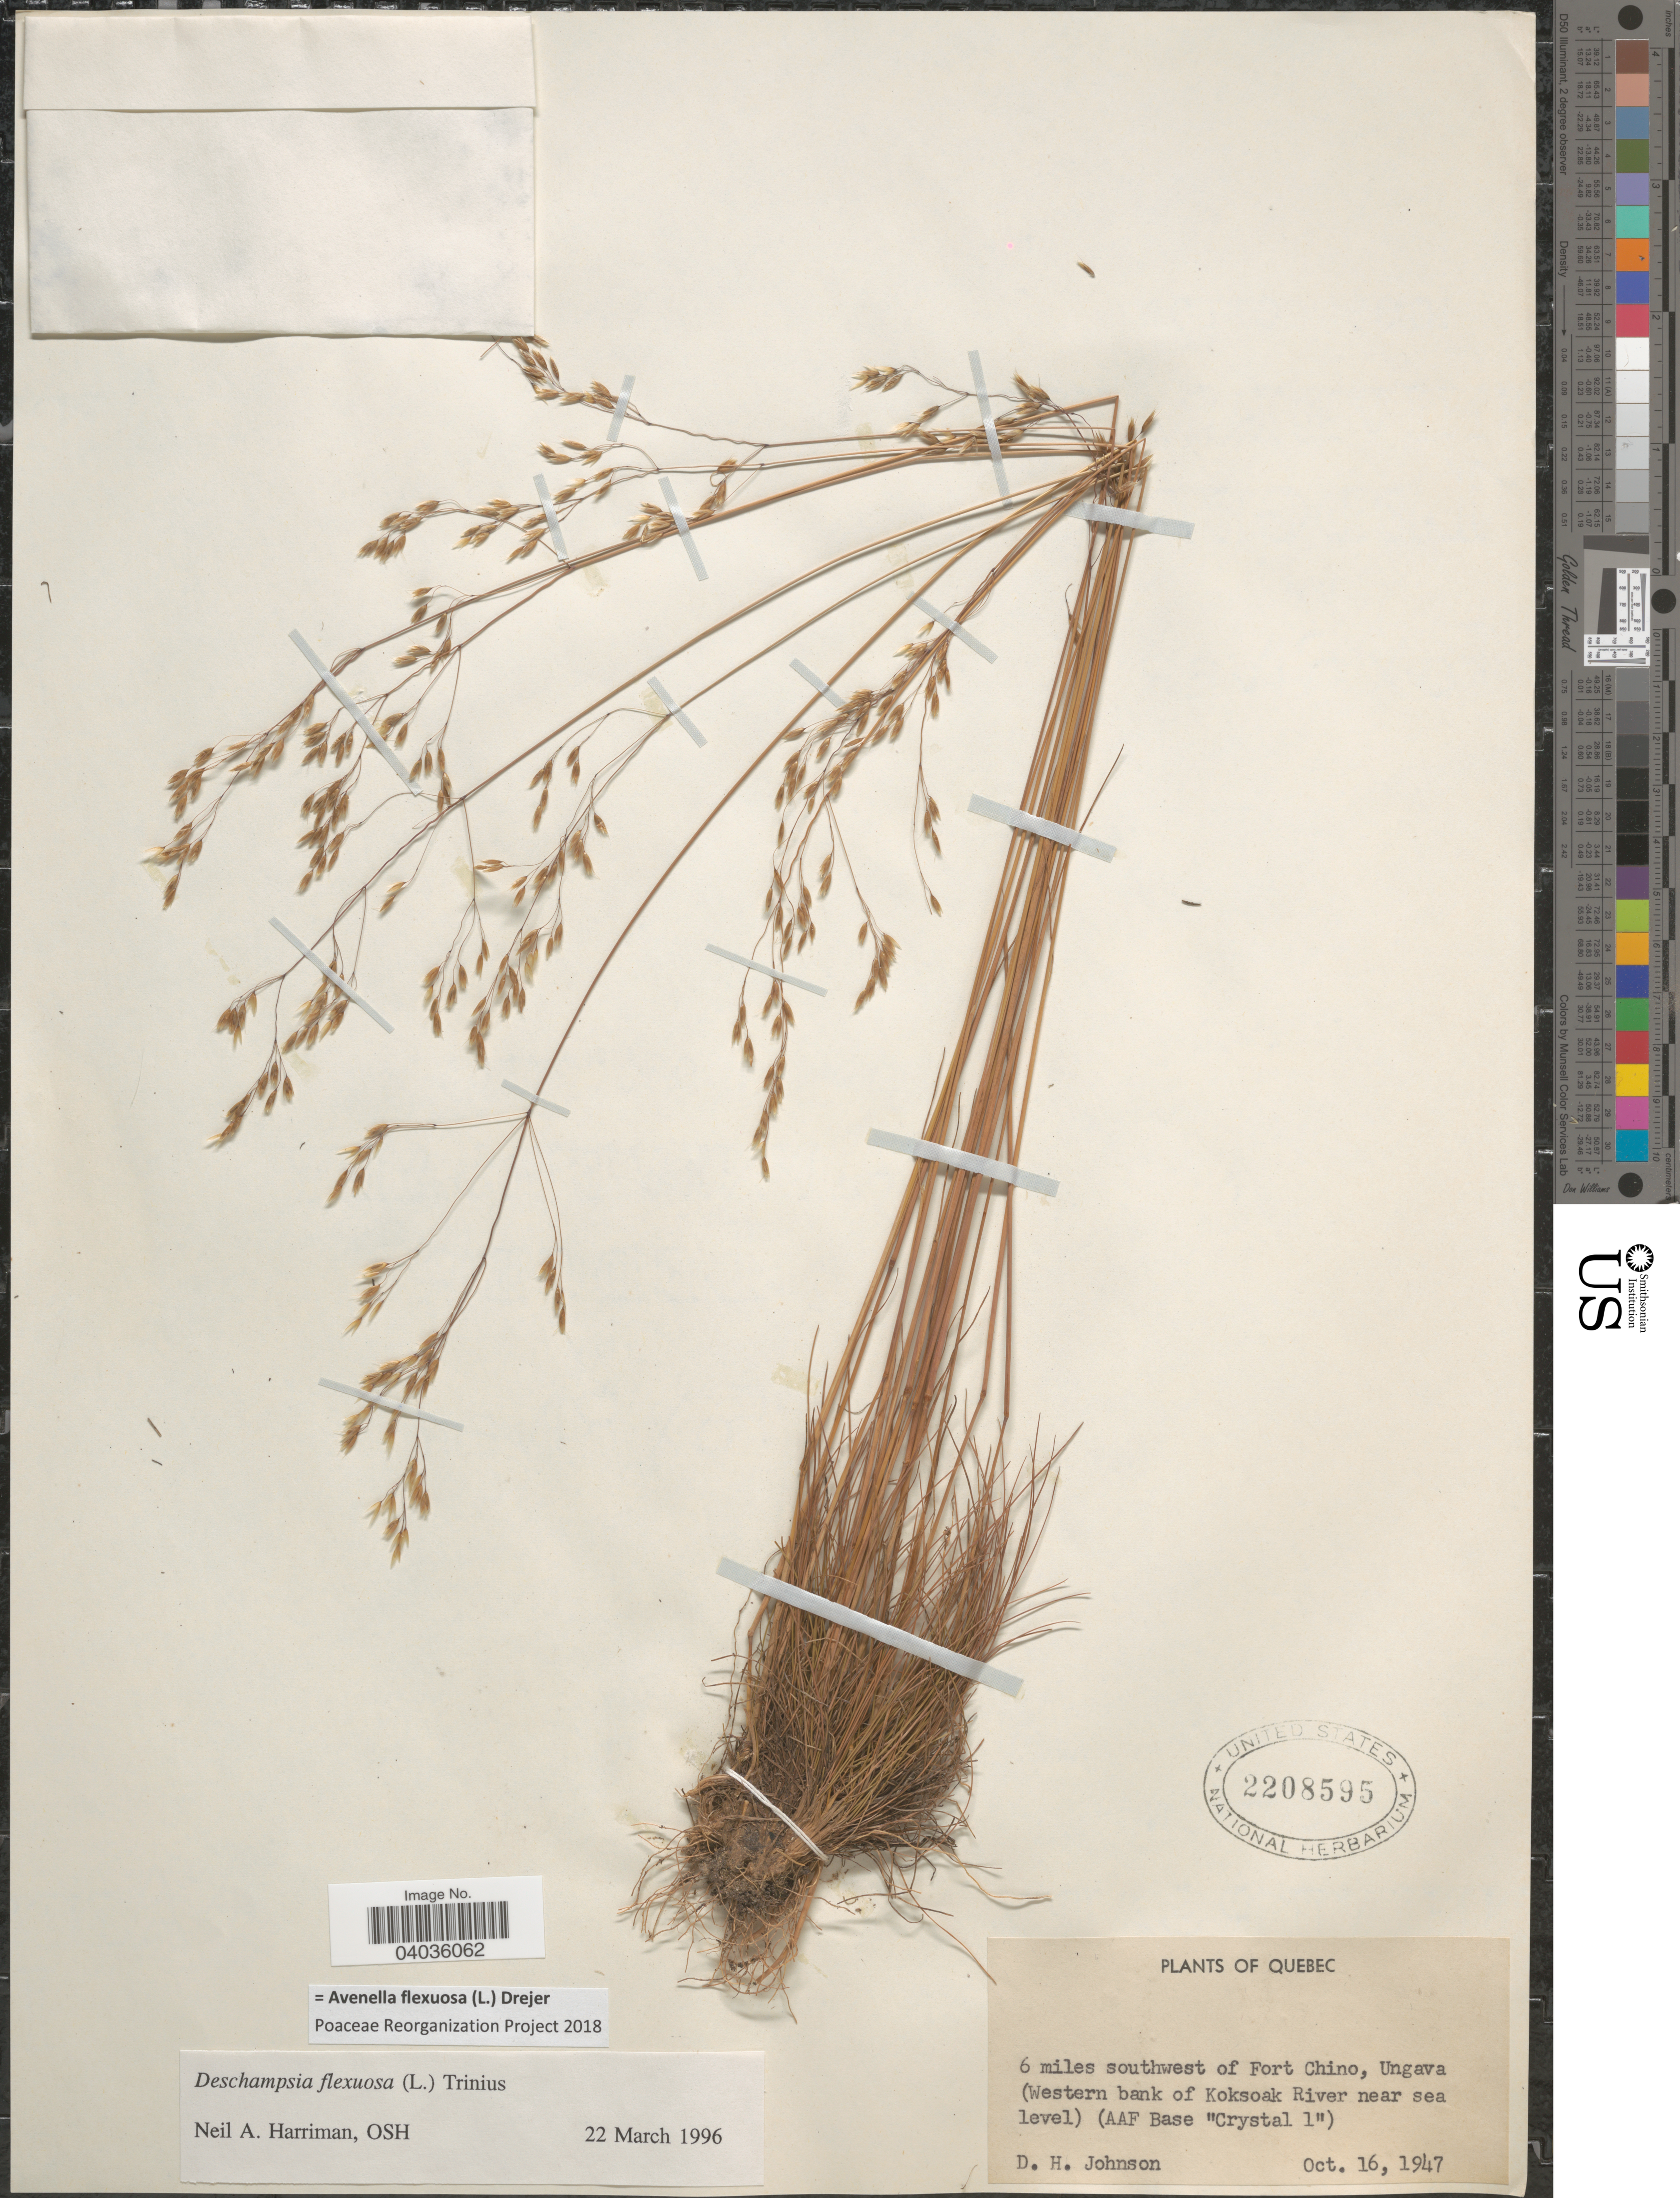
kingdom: Plantae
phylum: Tracheophyta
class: Liliopsida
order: Poales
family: Poaceae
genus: Avenella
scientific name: Avenella flexuosa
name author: (L.) Drejer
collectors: D.H. Johnson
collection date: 1947-10-16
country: Canada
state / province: Quebec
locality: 6 miles southwest of Fort Chino, Ungava (Western bank of Koksoak River near sea level) (AAF Base "Crystal 1").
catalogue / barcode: US 2208595